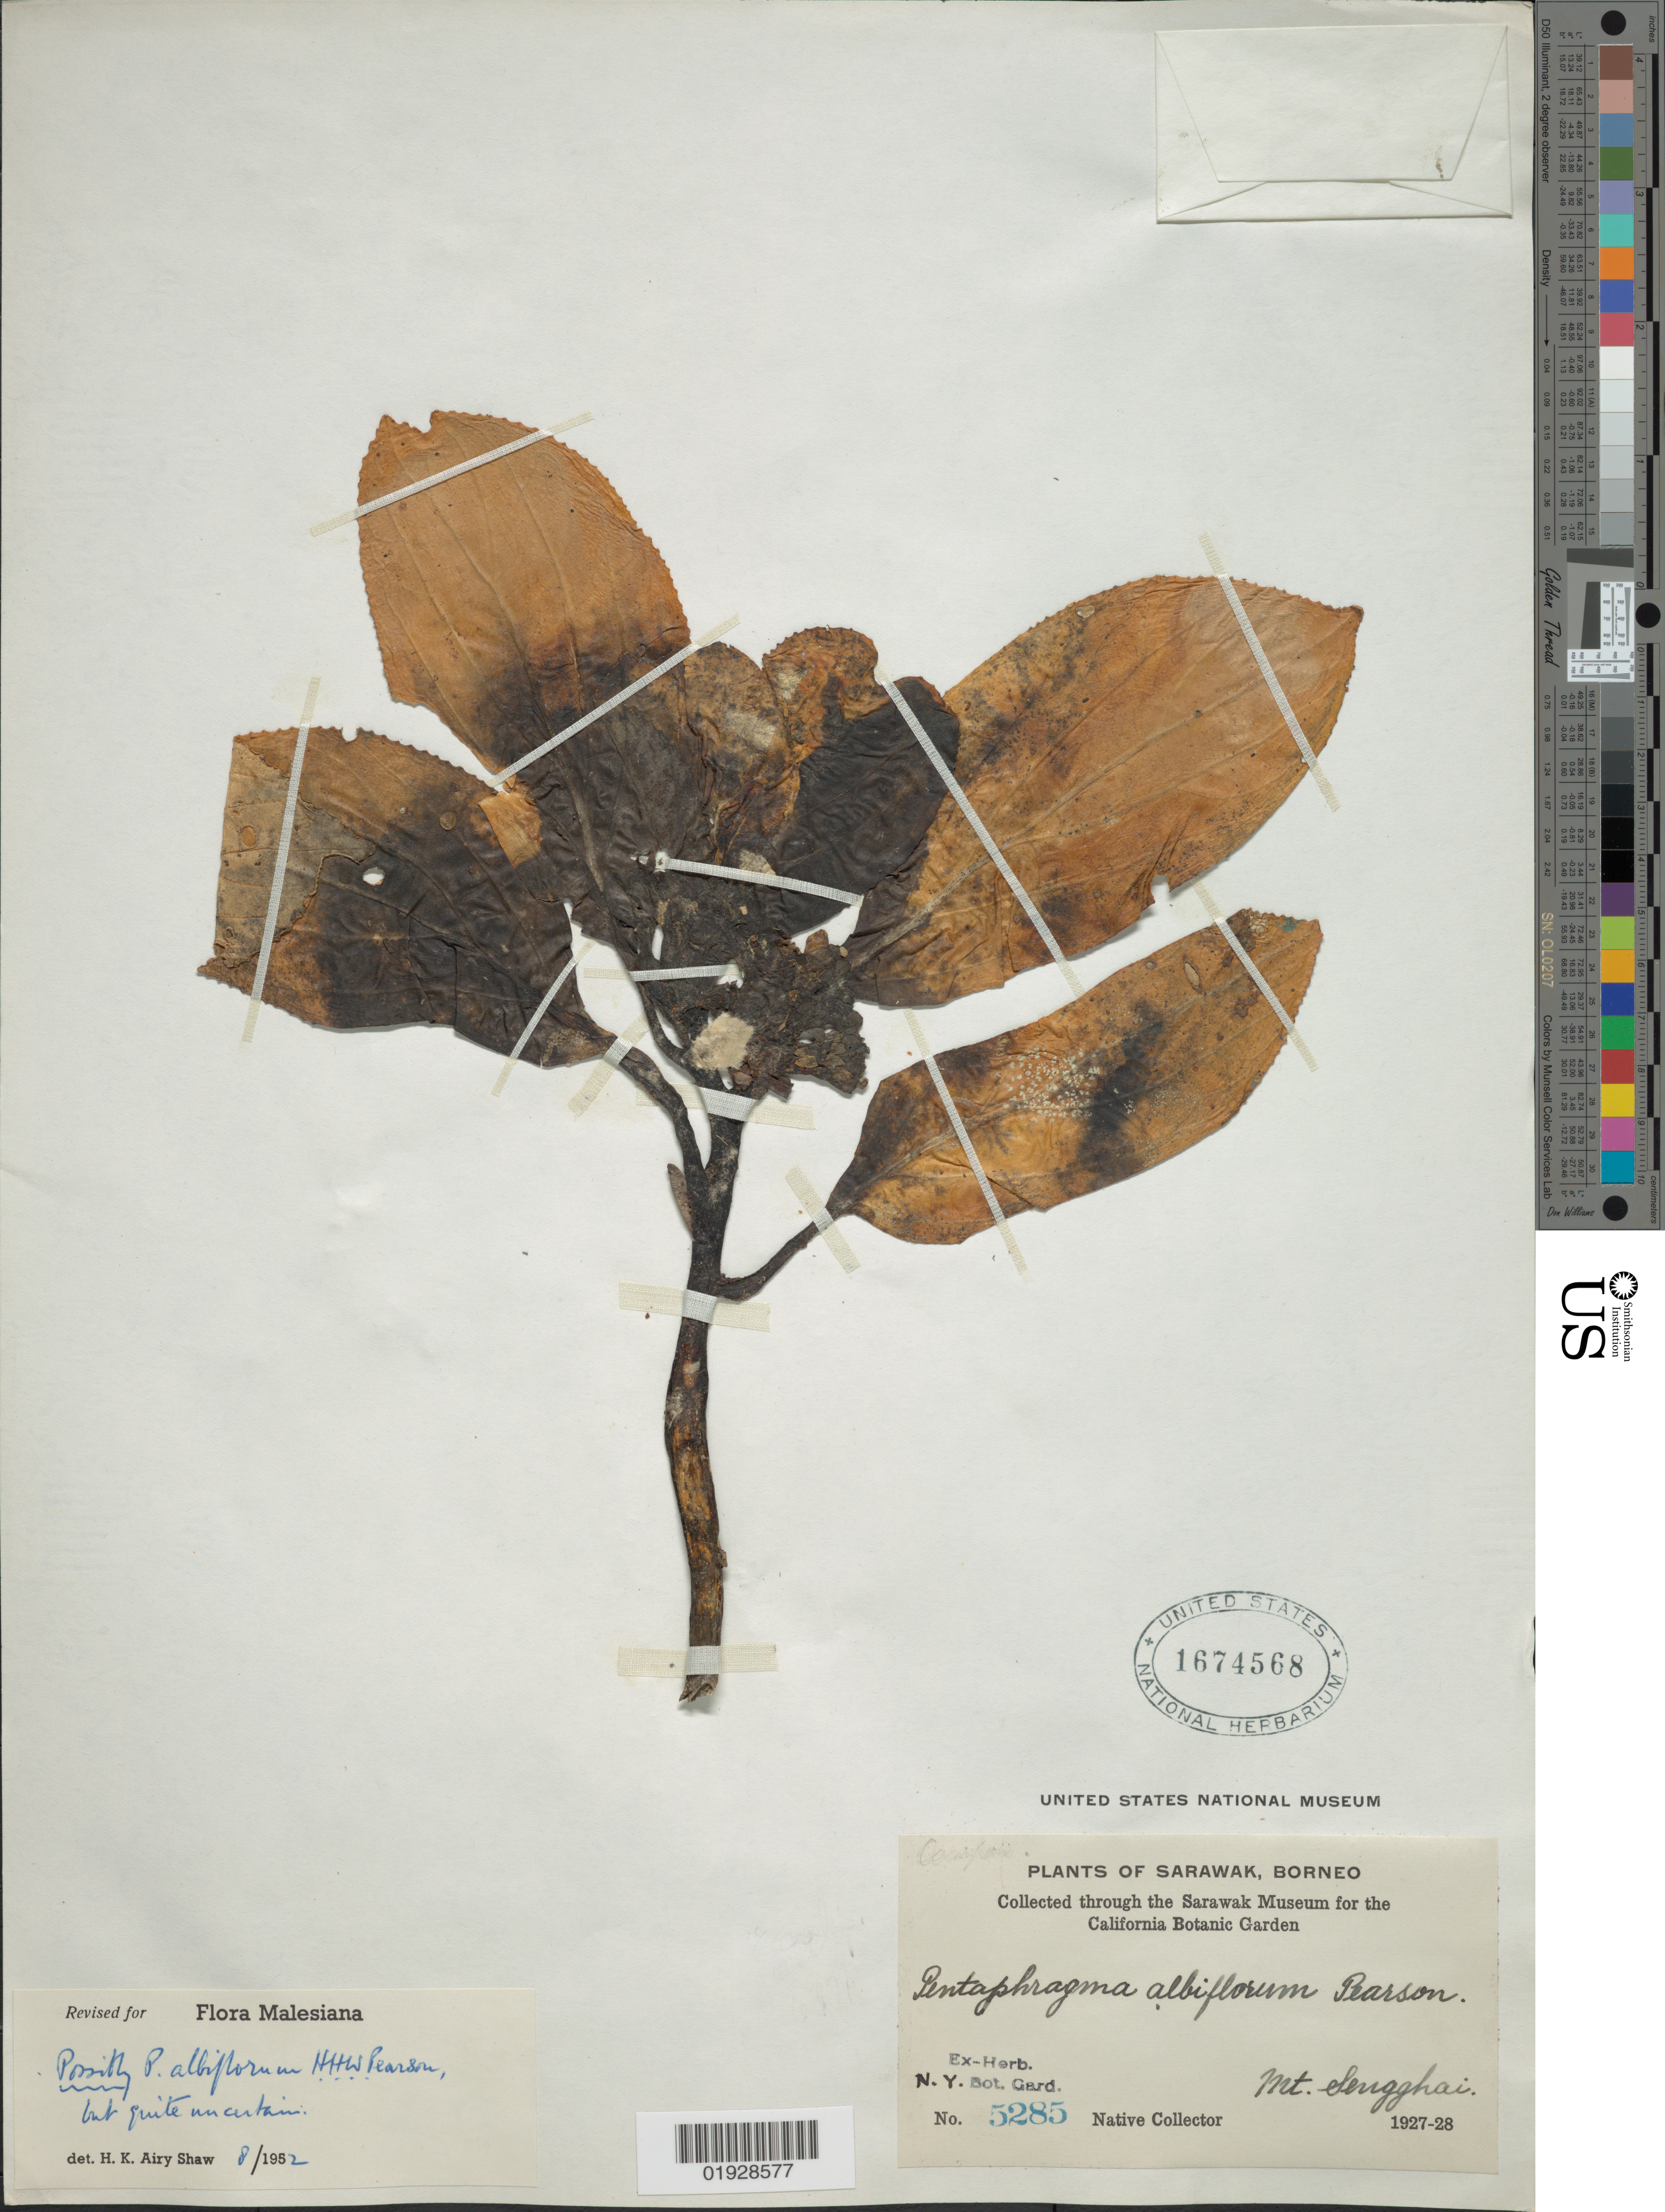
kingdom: Plantae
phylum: Tracheophyta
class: Magnoliopsida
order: Asterales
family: Pentaphragmataceae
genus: Pentaphragma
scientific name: Pentaphragma albiflorum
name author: H. Pearson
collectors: Native collector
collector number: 5285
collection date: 1927/1928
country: Malaysia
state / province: Sarawak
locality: Borneo. Mt. Sengghai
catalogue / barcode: US 1674568